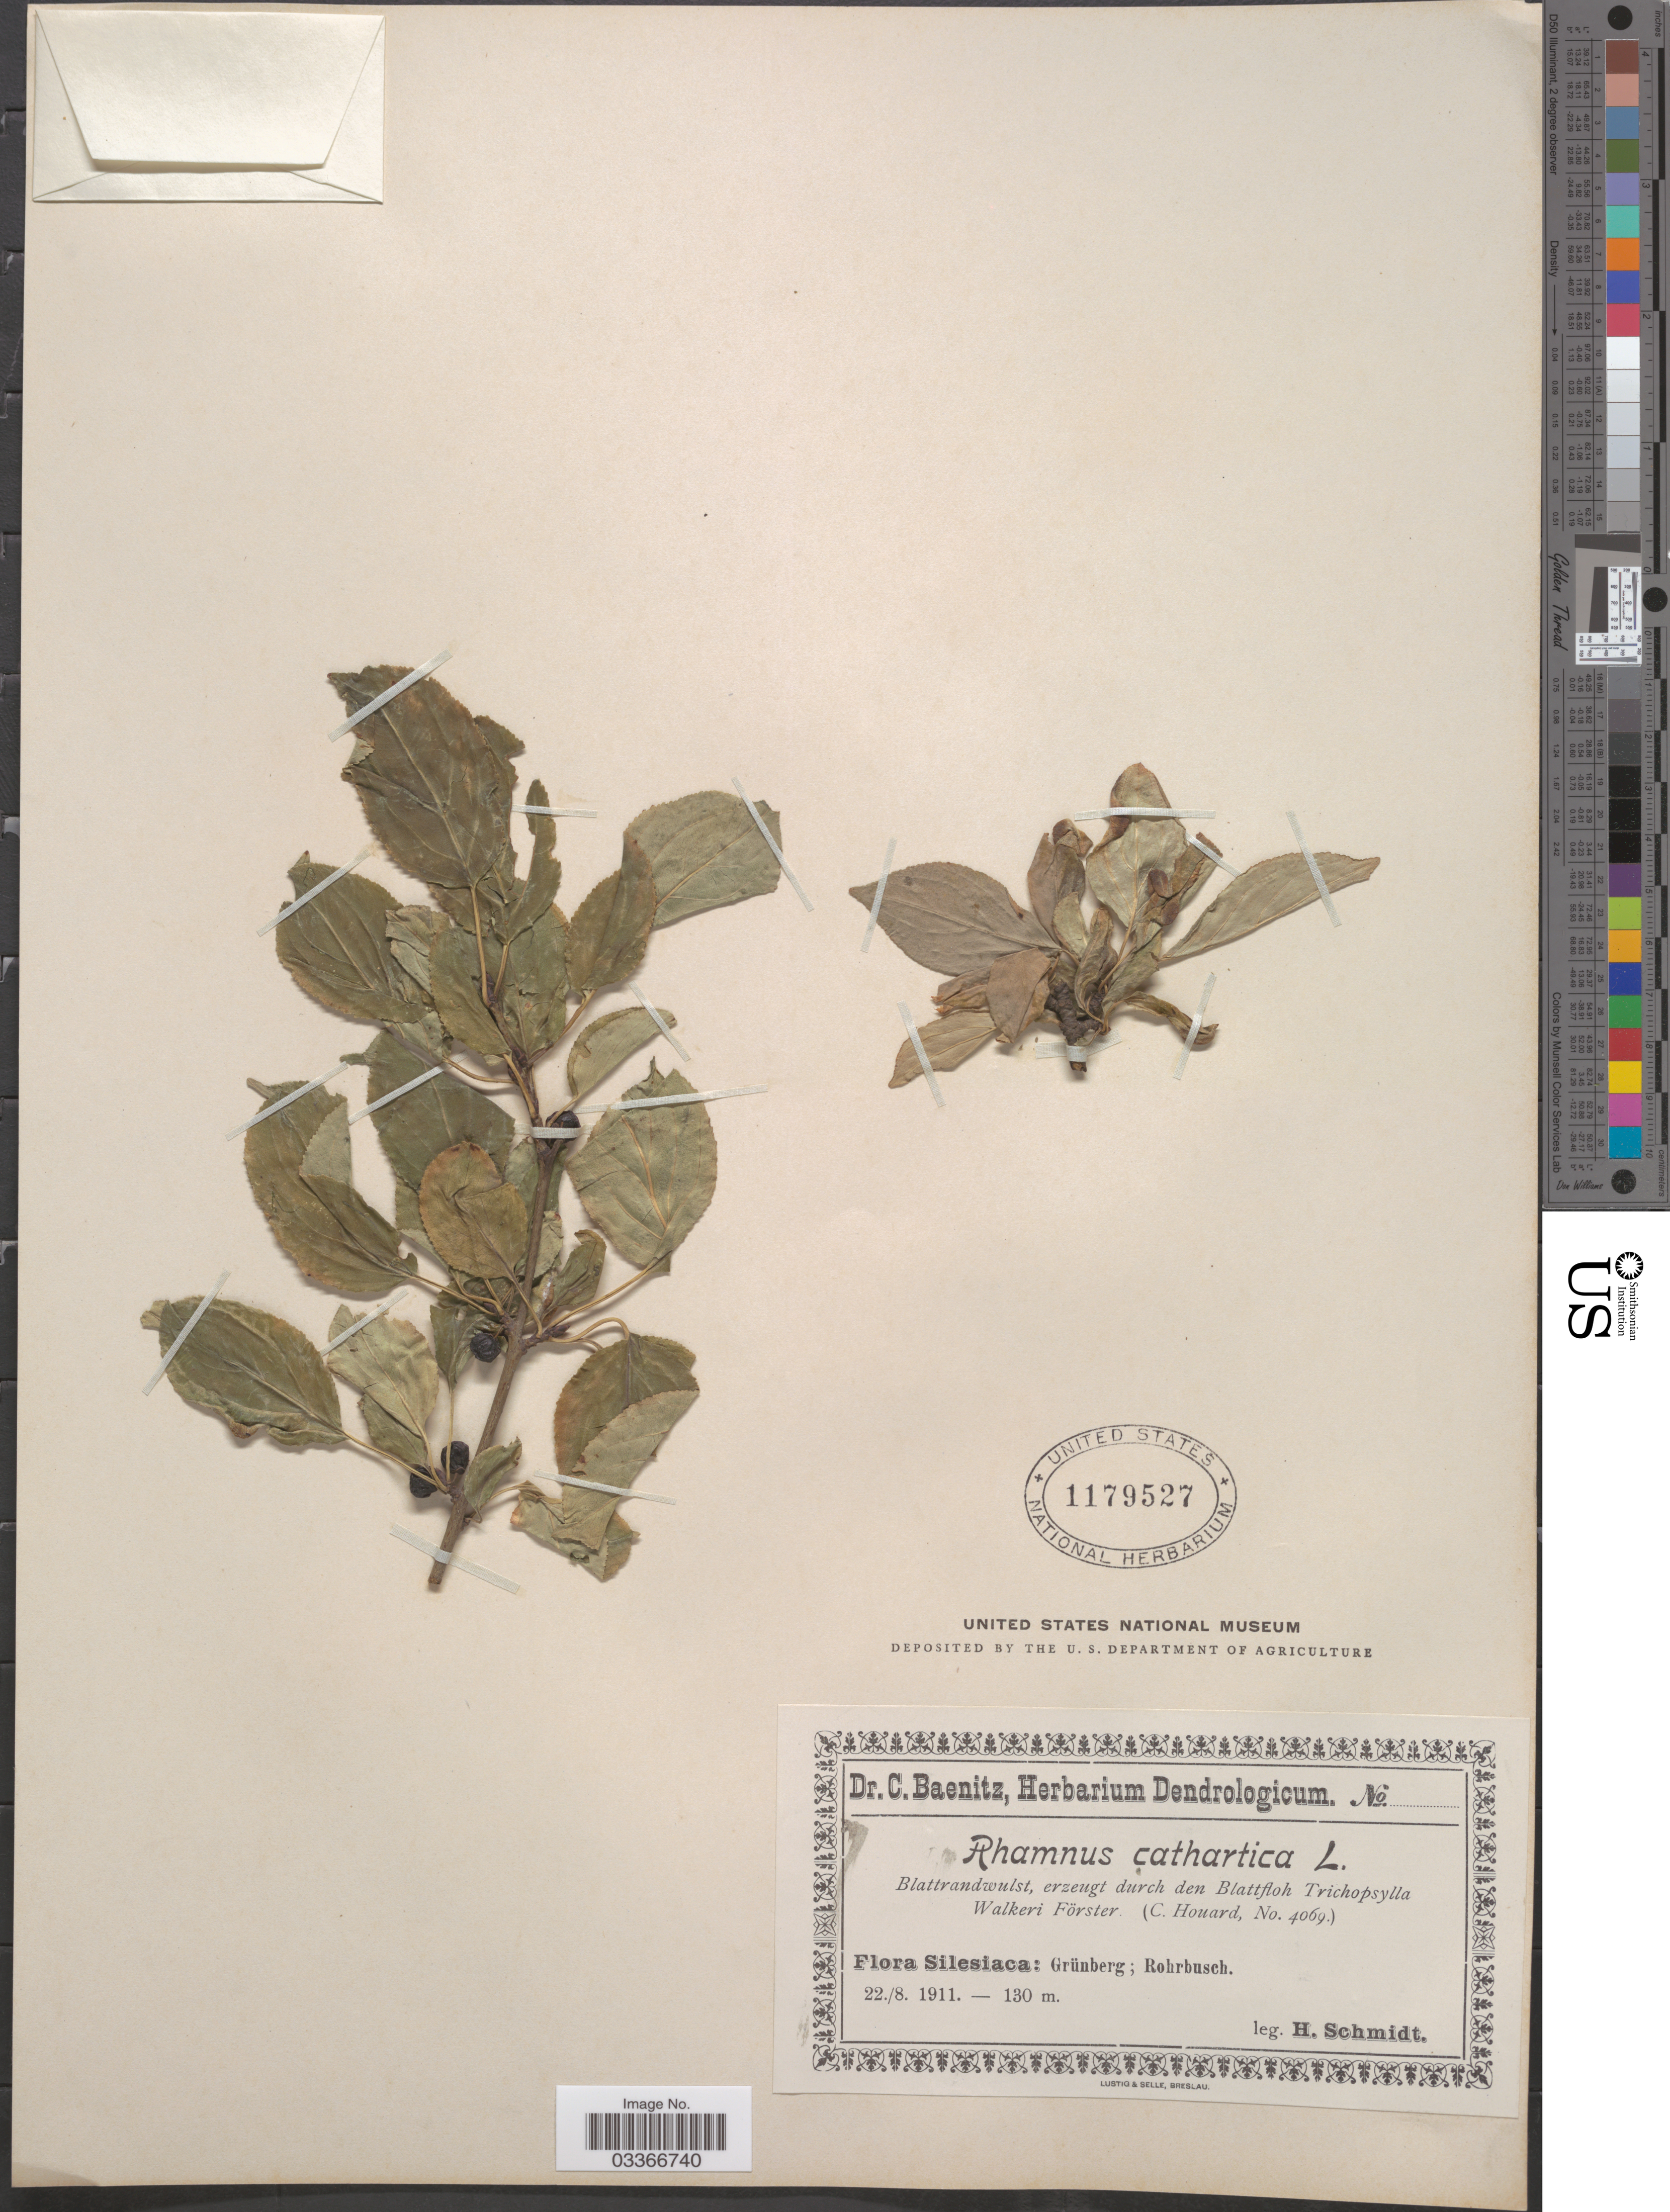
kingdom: Plantae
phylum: Tracheophyta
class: Magnoliopsida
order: Rosales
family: Rhamnaceae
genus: Rhamnus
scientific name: Rhamnus cathartica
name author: L.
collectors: H. Schmidt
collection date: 1911-08-22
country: Poland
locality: Silesiaca: Grünberg; Rohrbusch.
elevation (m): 130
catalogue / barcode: US 1179527